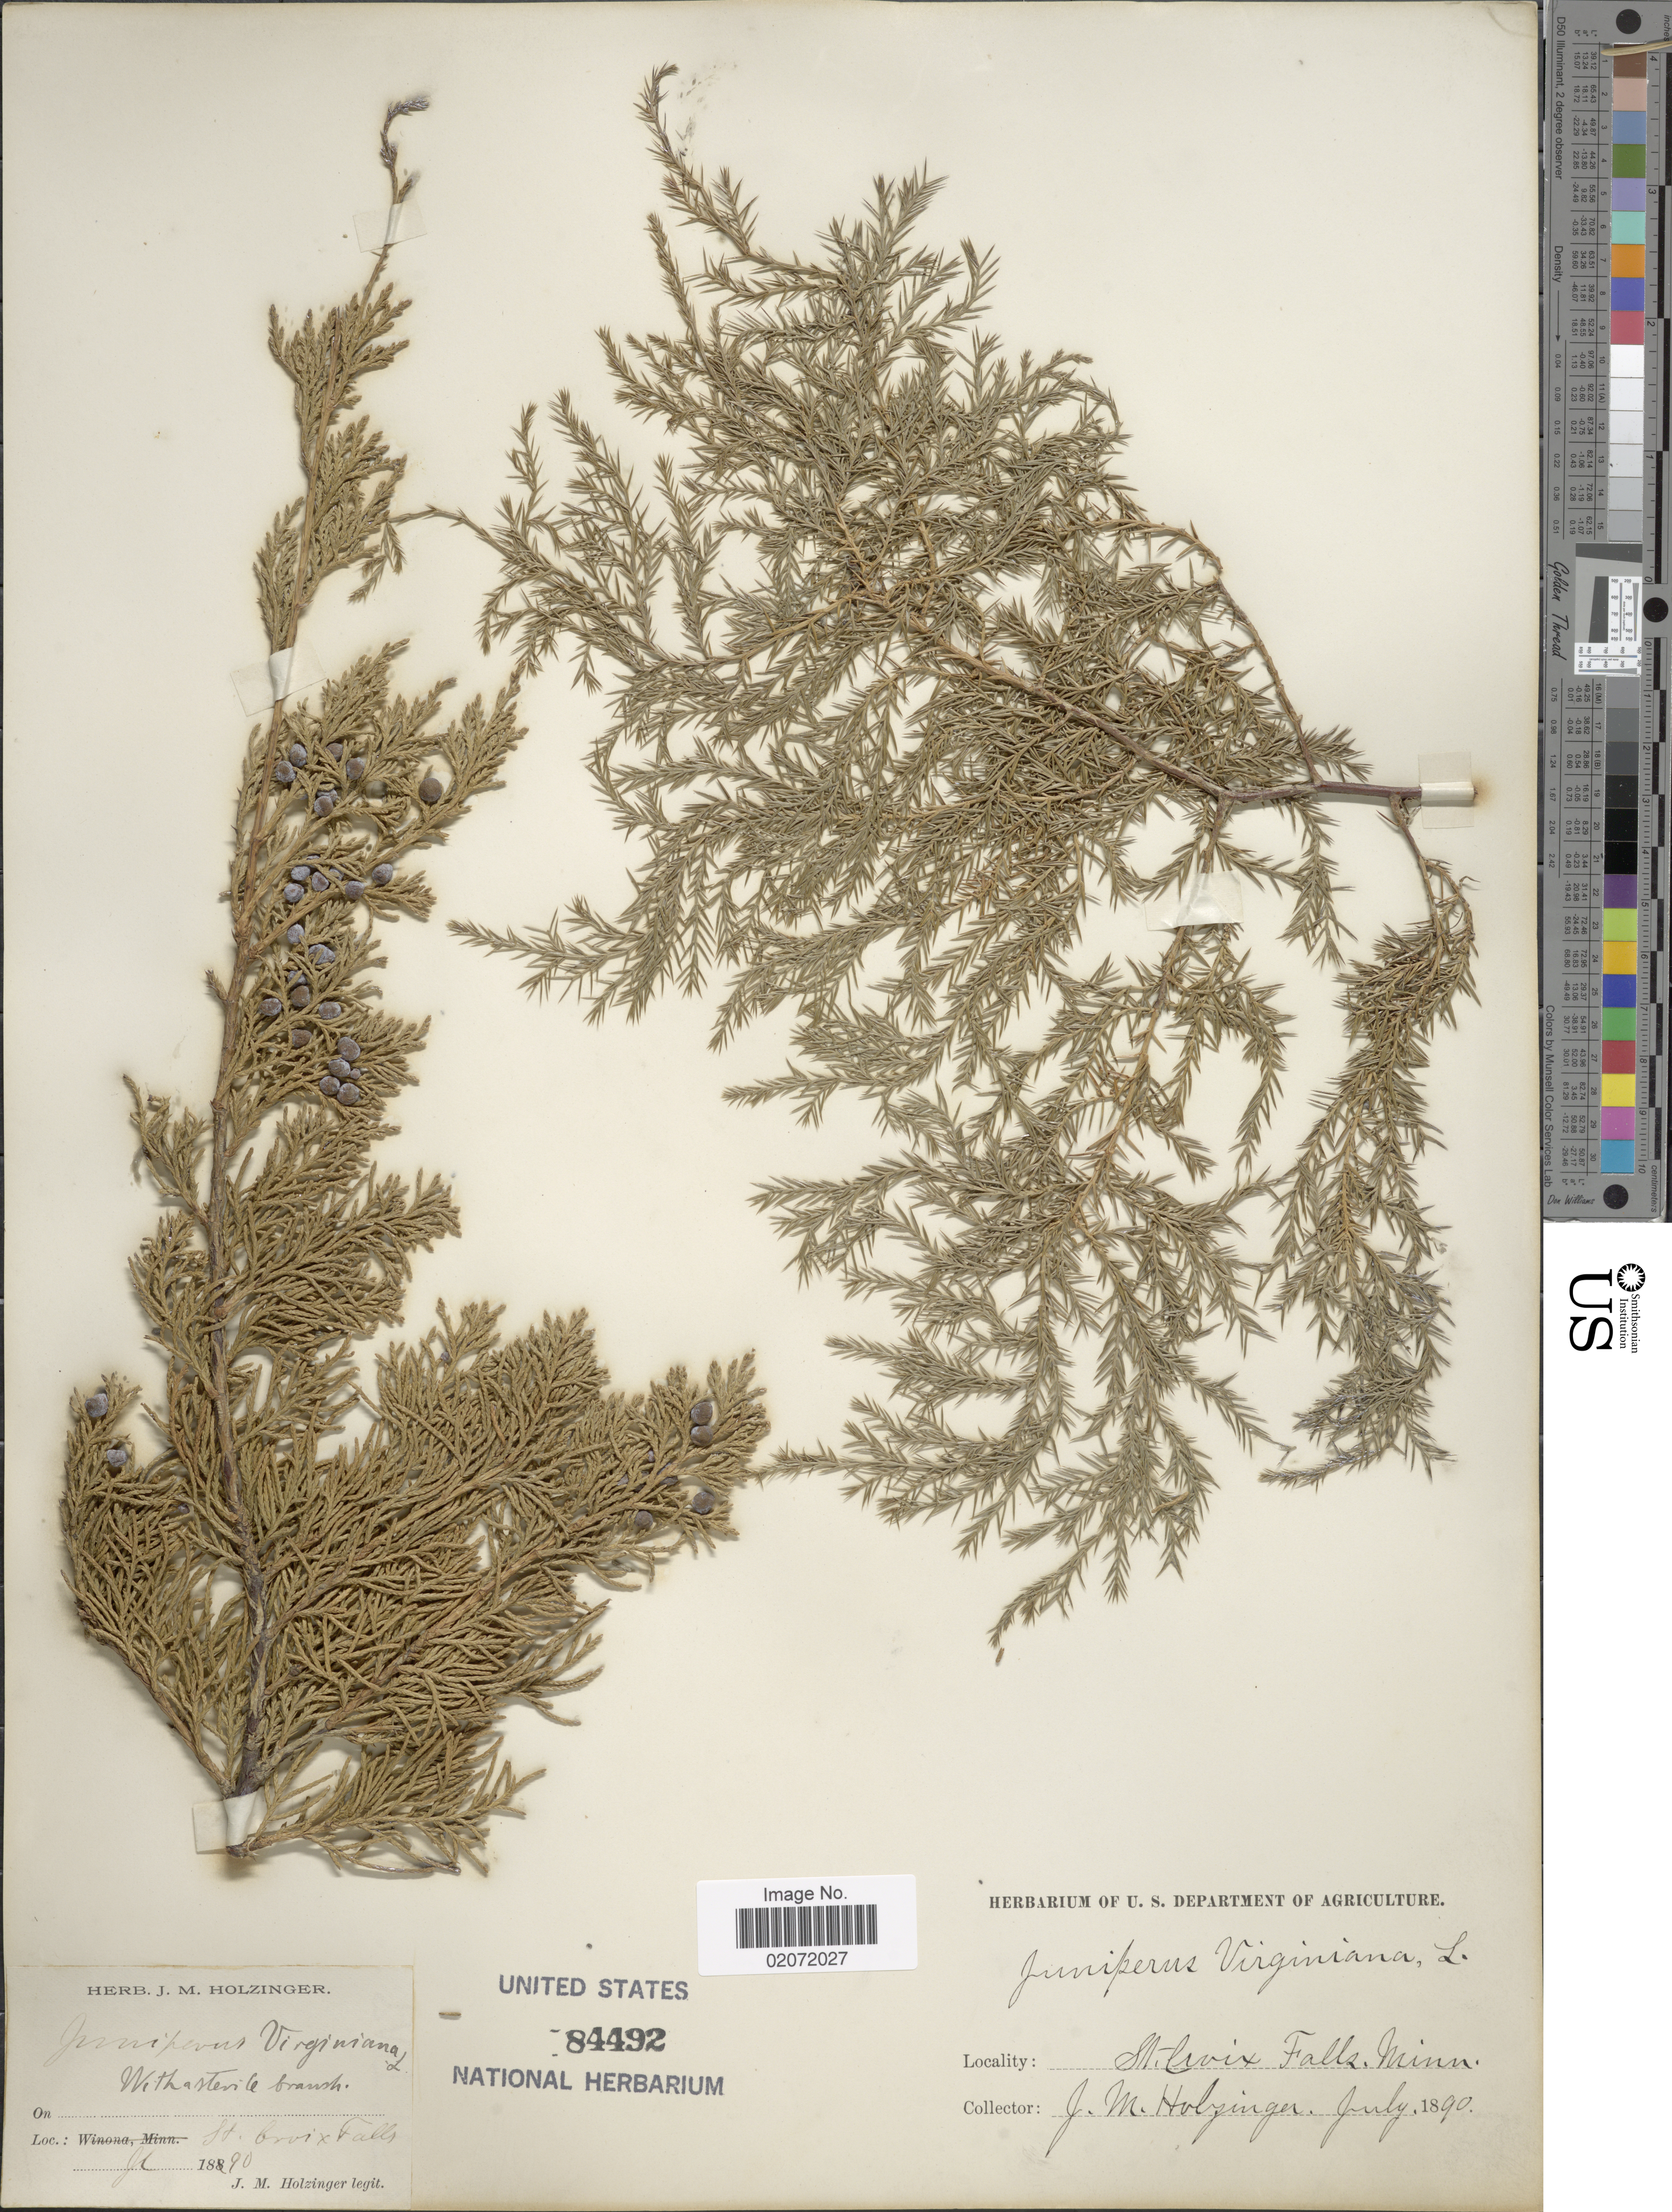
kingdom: Plantae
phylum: Tracheophyta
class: Pinopsida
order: Pinales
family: Cupressaceae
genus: Juniperus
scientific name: Juniperus virginiana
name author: L.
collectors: J. M. Holzinger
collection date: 1890-07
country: United States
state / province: Minnesota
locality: St. Croix Falls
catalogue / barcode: US 84492